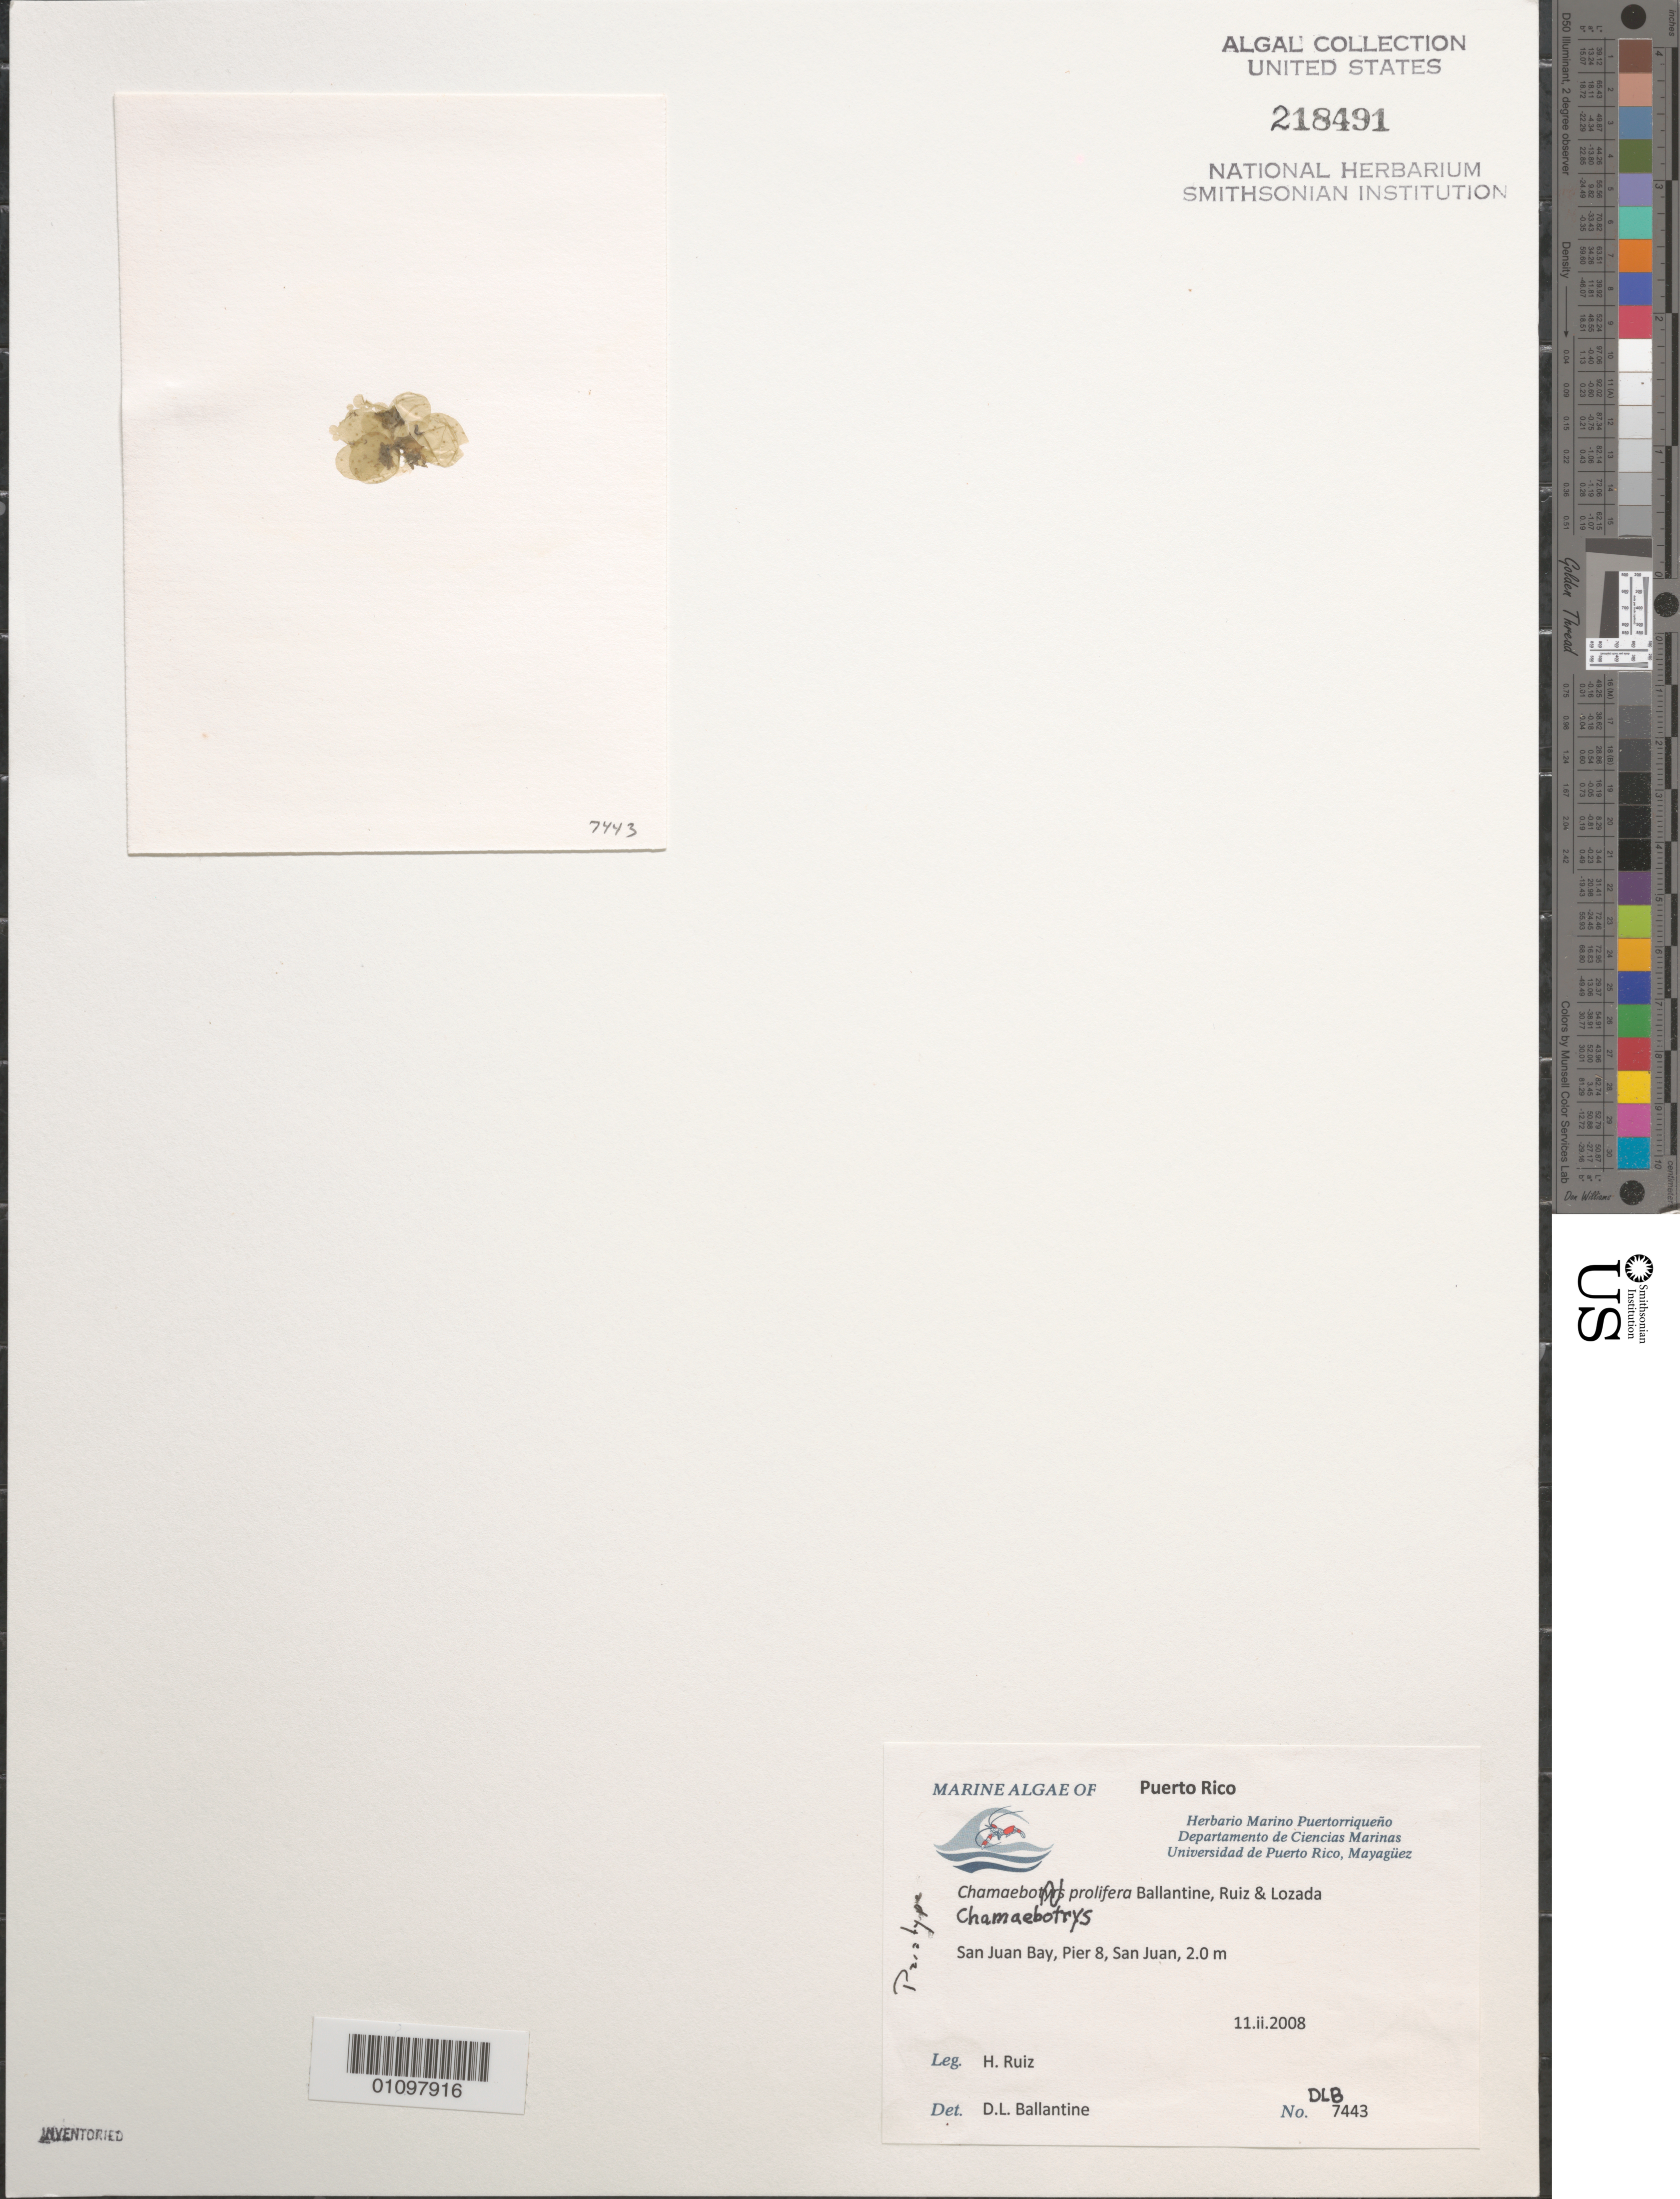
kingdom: Plantae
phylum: Rhodophyta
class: Florideophyceae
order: Rhodymeniales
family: Rhodymeniaceae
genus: Chamaebotrys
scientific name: Chamaebotrys prolifera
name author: D.L. Ballant. et al.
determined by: Ballantine, D. L.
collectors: H. Ruiz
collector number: DLB 7443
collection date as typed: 11 Feb 2008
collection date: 2008-02-11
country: Puerto Rico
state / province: San Juan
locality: San Juan Bay, Pier 8, San Juan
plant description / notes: Paratype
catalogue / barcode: US 218491